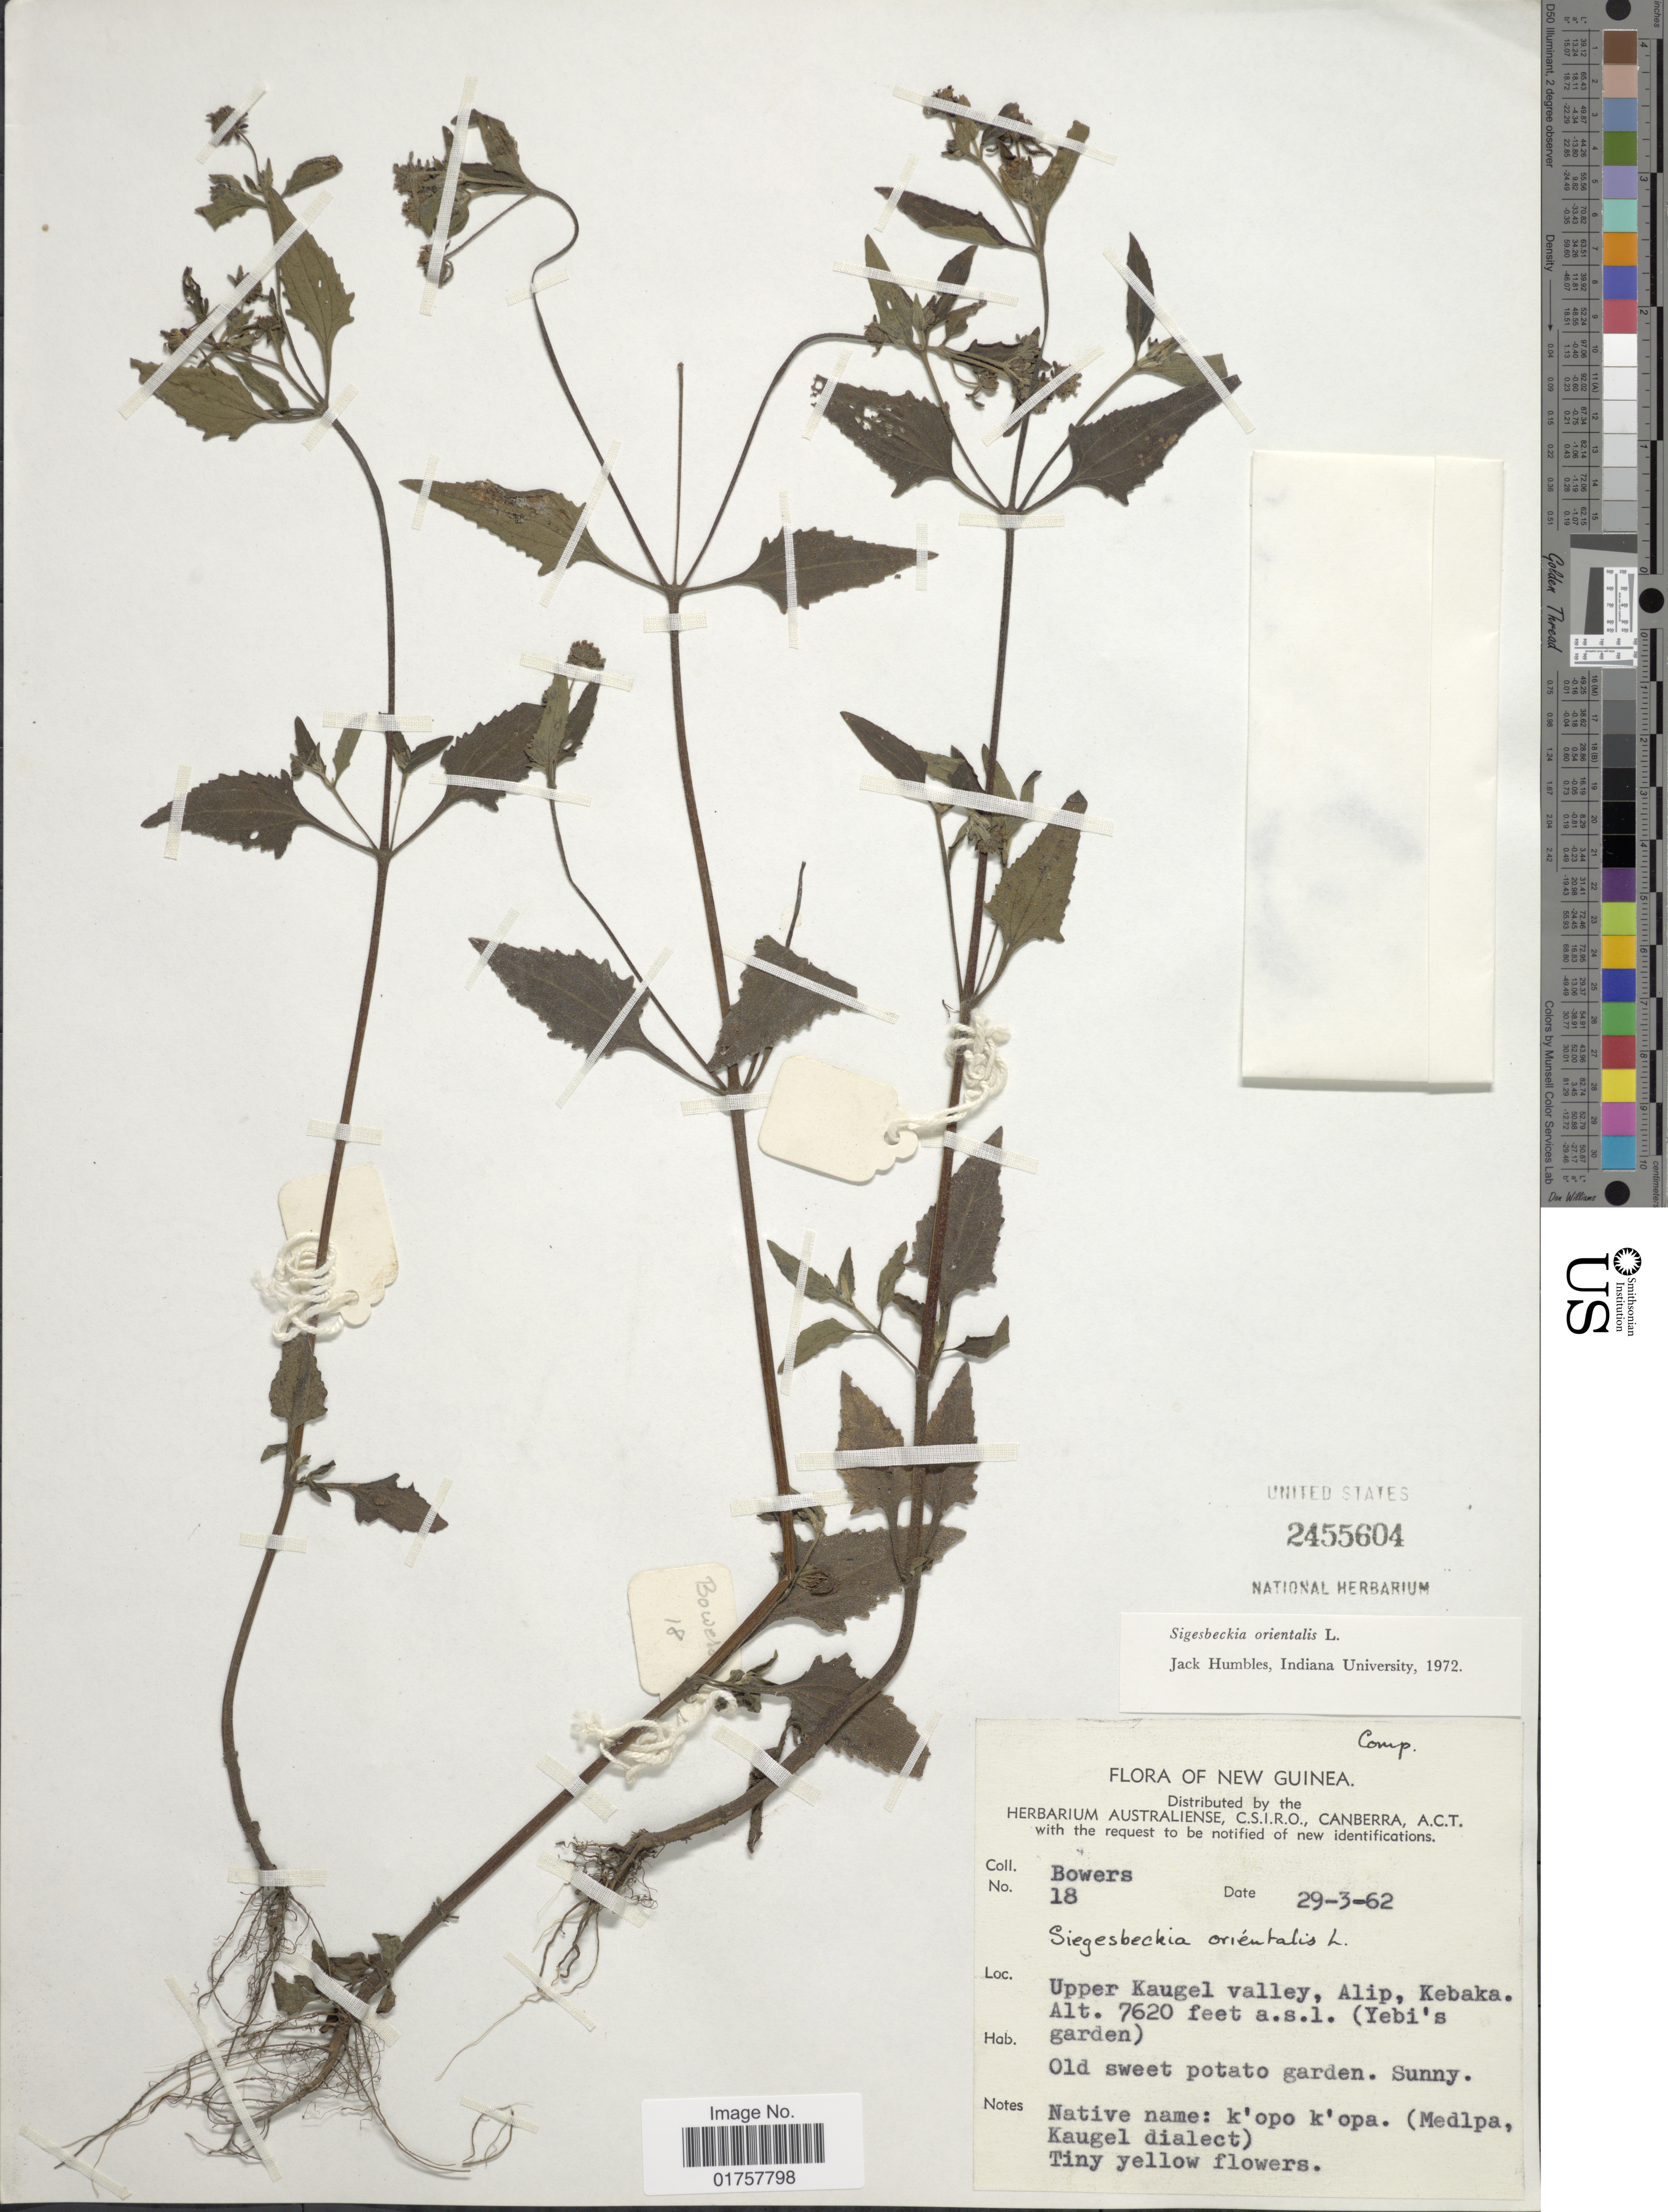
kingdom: Plantae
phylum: Tracheophyta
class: Magnoliopsida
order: Asterales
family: Asteraceae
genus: Sigesbeckia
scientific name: Sigesbeckia orientalis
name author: L.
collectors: -. Bowers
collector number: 18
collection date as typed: Transcribed d/m/y: 29/3/62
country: Papua New Guinea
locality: New Guinea, Upper Kaugel valley, Alip, Kebaka, (Yebi's garden)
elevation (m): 2323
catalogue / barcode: US 2455604